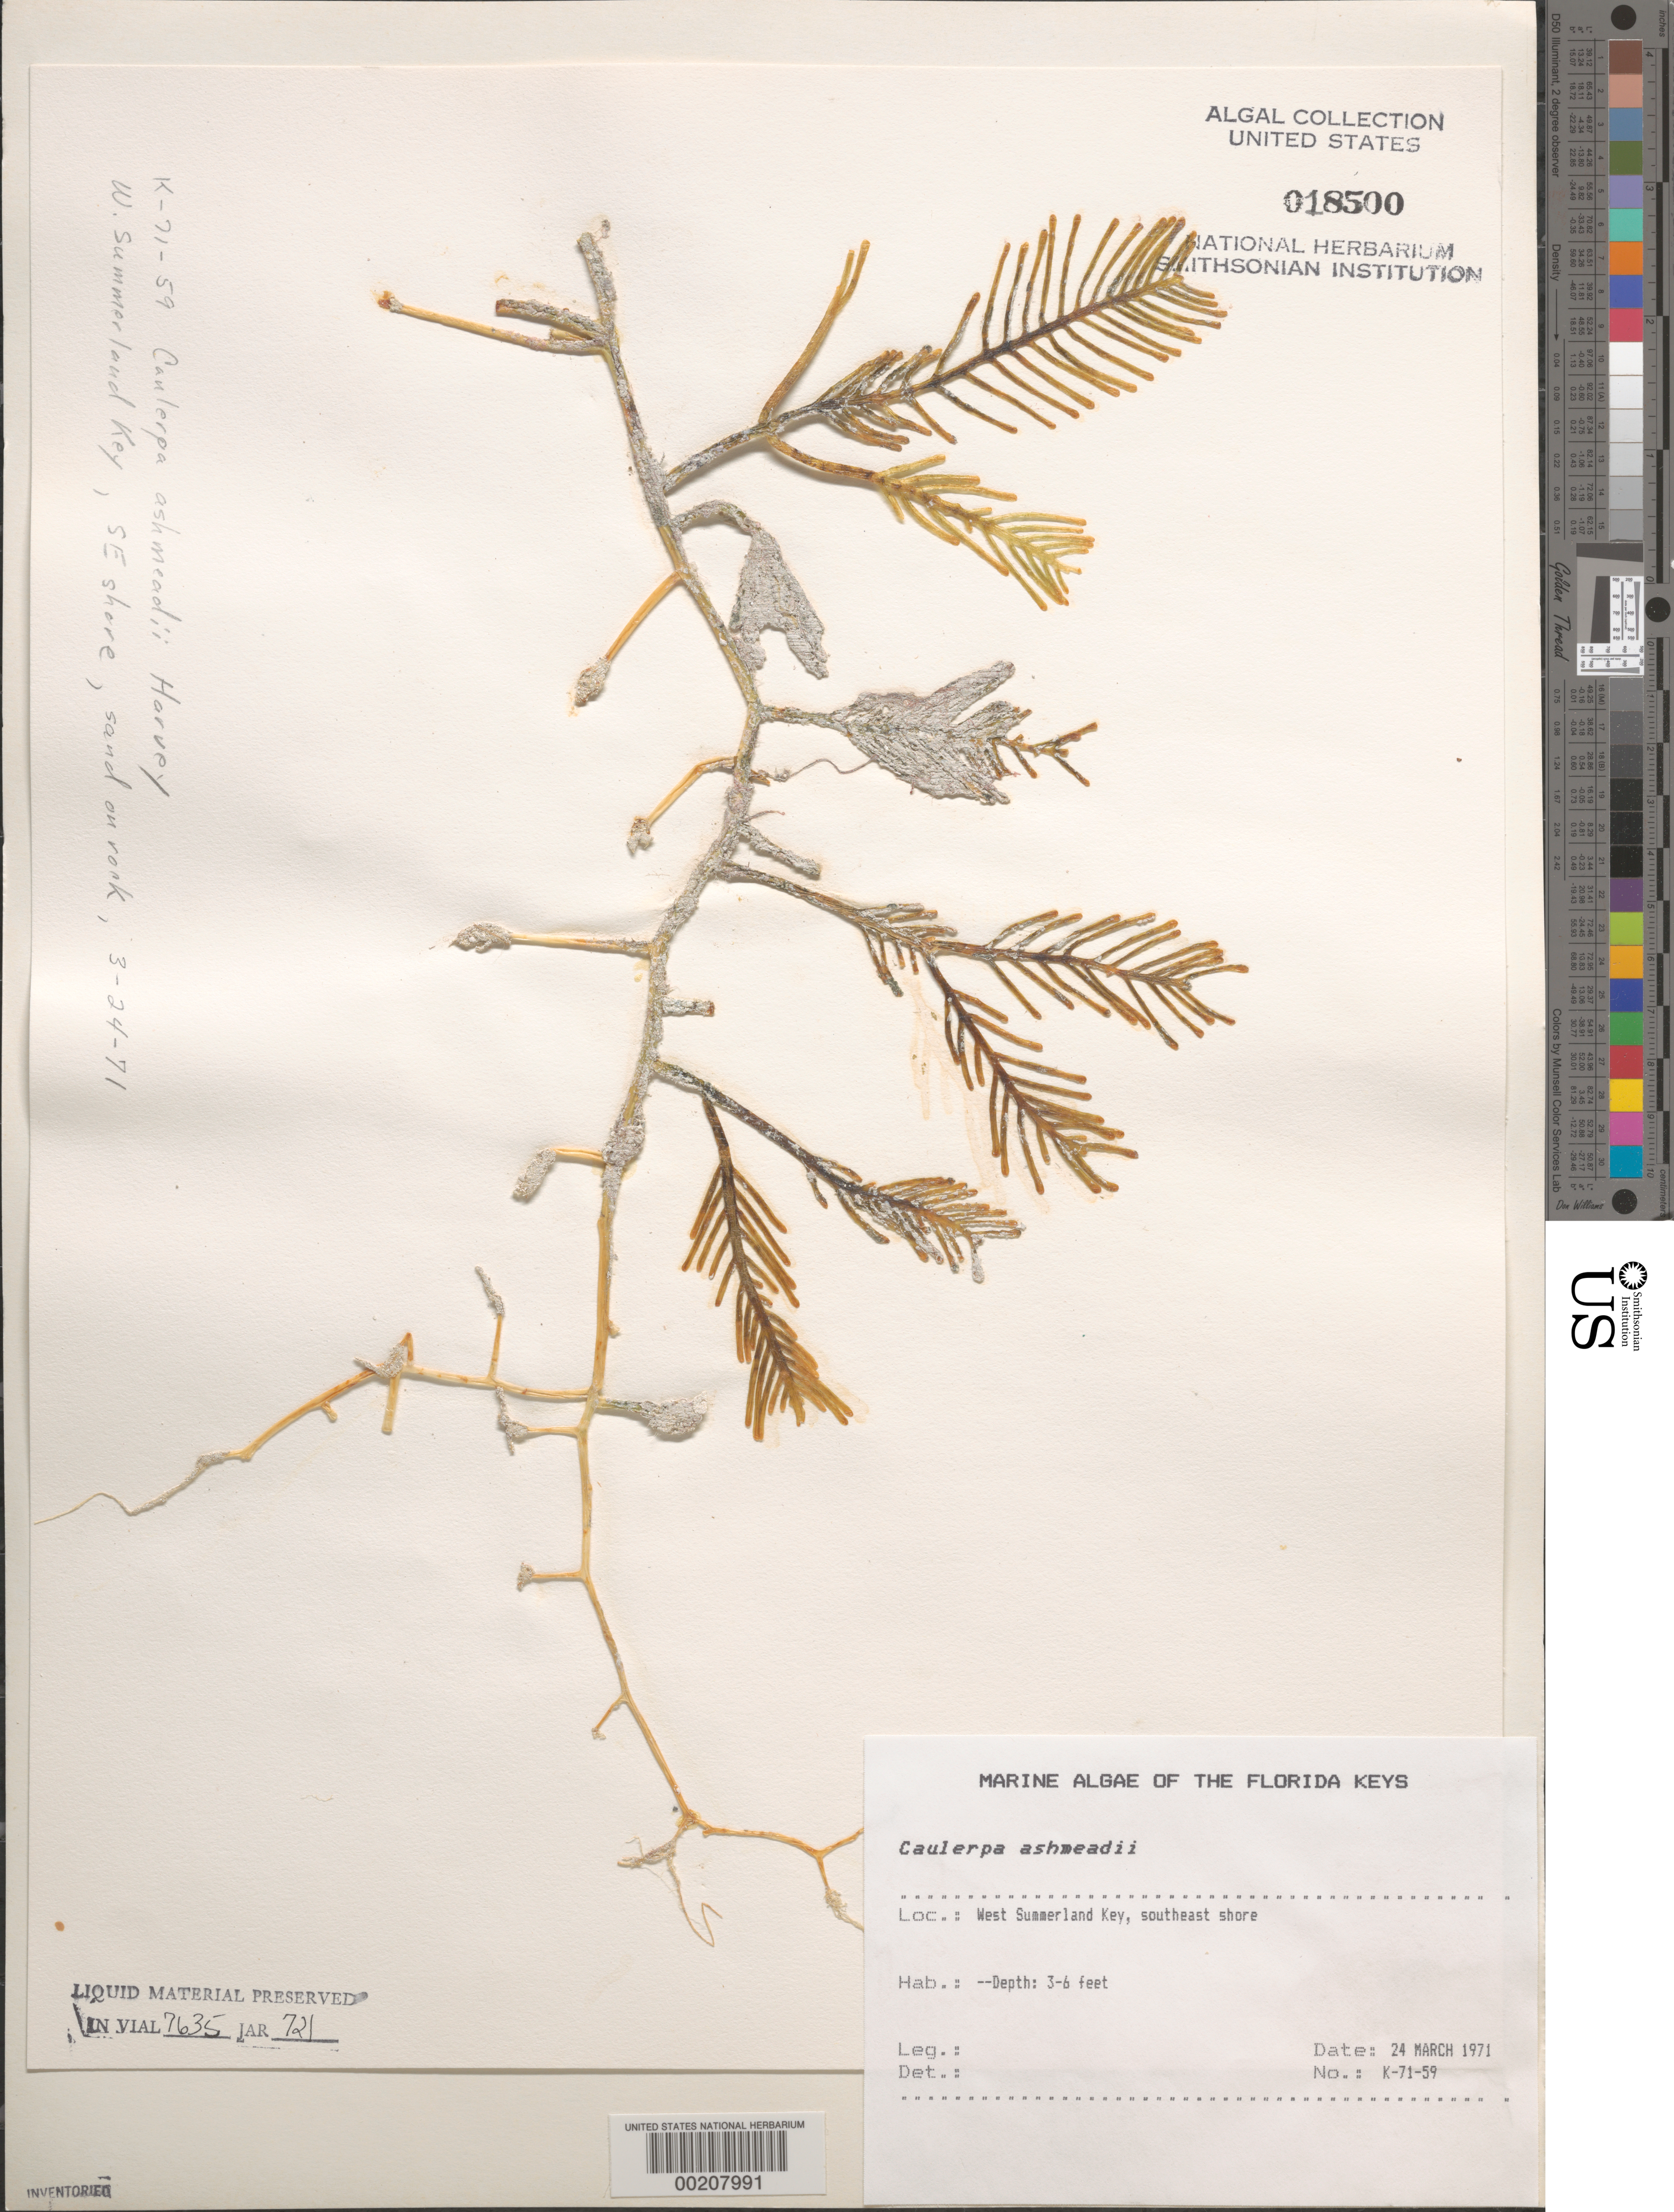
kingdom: Plantae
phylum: Chlorophyta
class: Ulvophyceae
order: Bryopsidales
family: Caulerpaceae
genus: Caulerpa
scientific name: Caulerpa ashmeadii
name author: Harv.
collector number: K-71-59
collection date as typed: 24 Mar 1971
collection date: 1971-03-24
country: United States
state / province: Florida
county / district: Monroe County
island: West Summerland Key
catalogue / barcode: US 18500